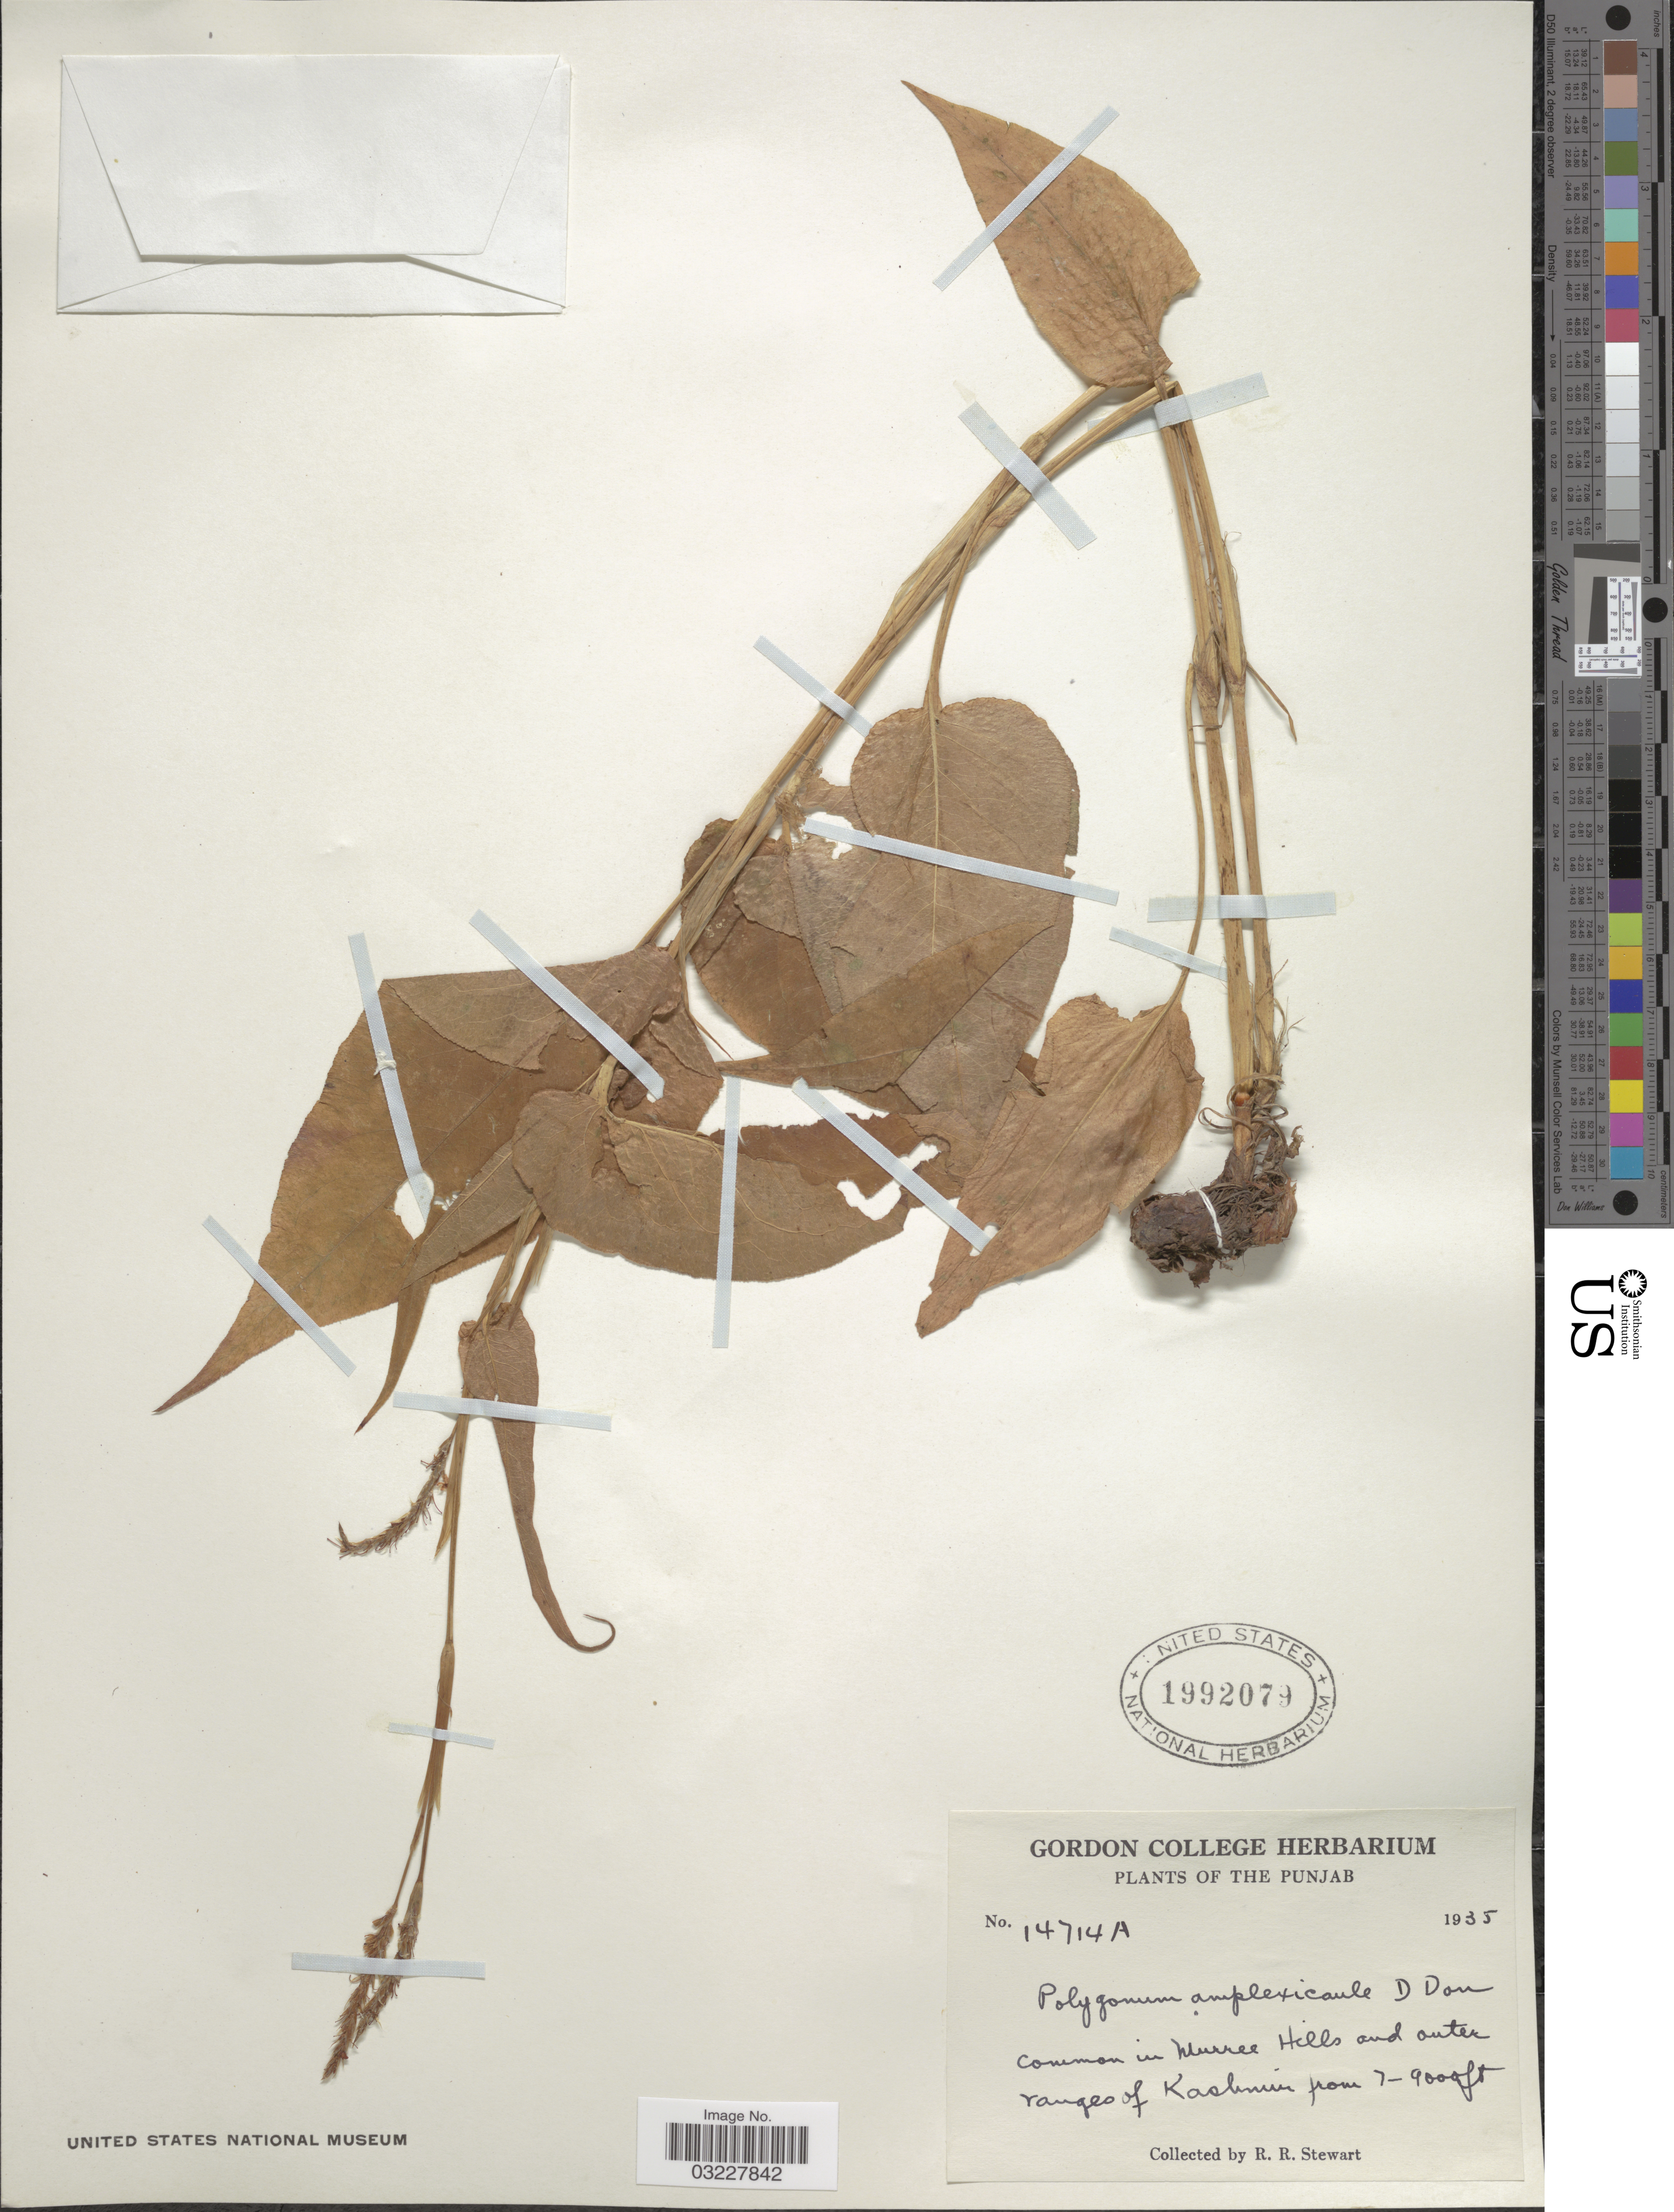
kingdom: Plantae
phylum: Tracheophyta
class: Magnoliopsida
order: Caryophyllales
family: Polygonaceae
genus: Bistorta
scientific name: Bistorta amplexicaulis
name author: (D. Don) Greene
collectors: R. Stewart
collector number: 14714A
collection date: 1935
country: Pakistan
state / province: Punjab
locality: Murree Hills and outer ranges of Kashmir.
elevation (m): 2134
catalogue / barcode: US 1992079